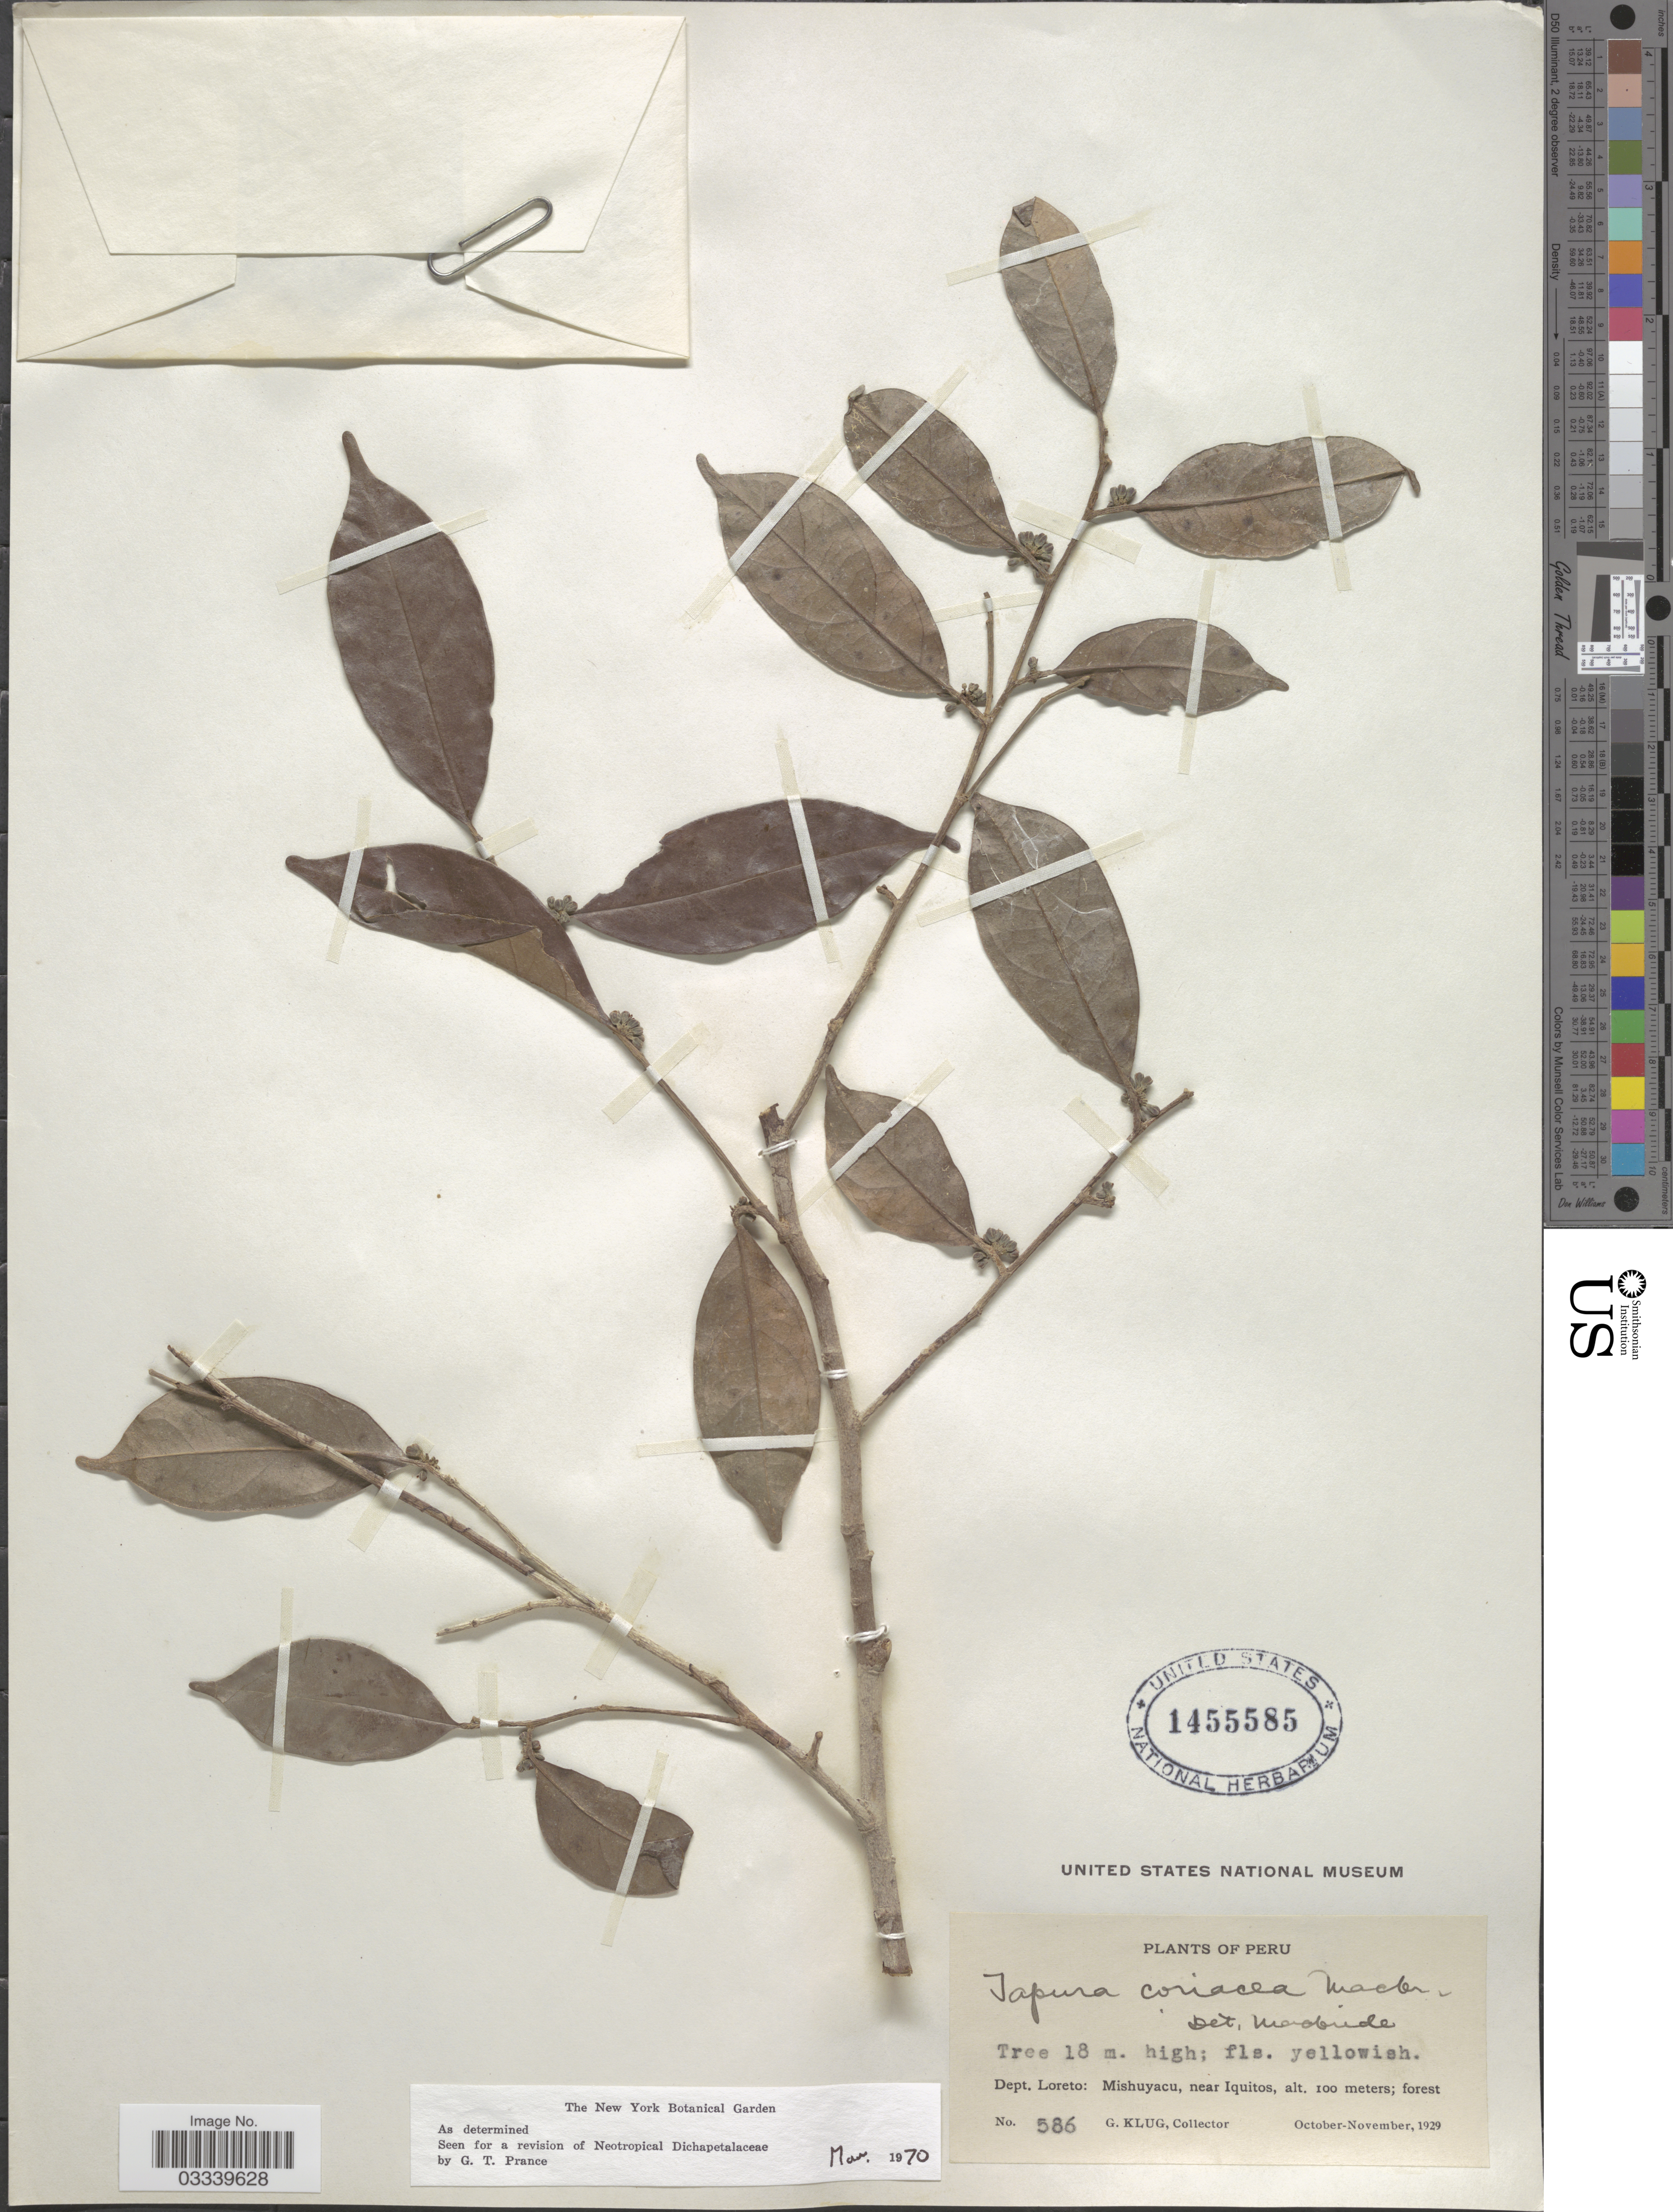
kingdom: Plantae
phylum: Tracheophyta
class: Magnoliopsida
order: Malpighiales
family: Dichapetalaceae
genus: Tapura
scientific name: Tapura coriacea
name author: J.F. Macbr.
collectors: G. Klug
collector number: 586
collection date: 1929-10/1929-11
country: Peru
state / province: Loreto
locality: Dept. Loreto: Mishuyacu, near Iquitos.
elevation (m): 100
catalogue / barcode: US 1455585